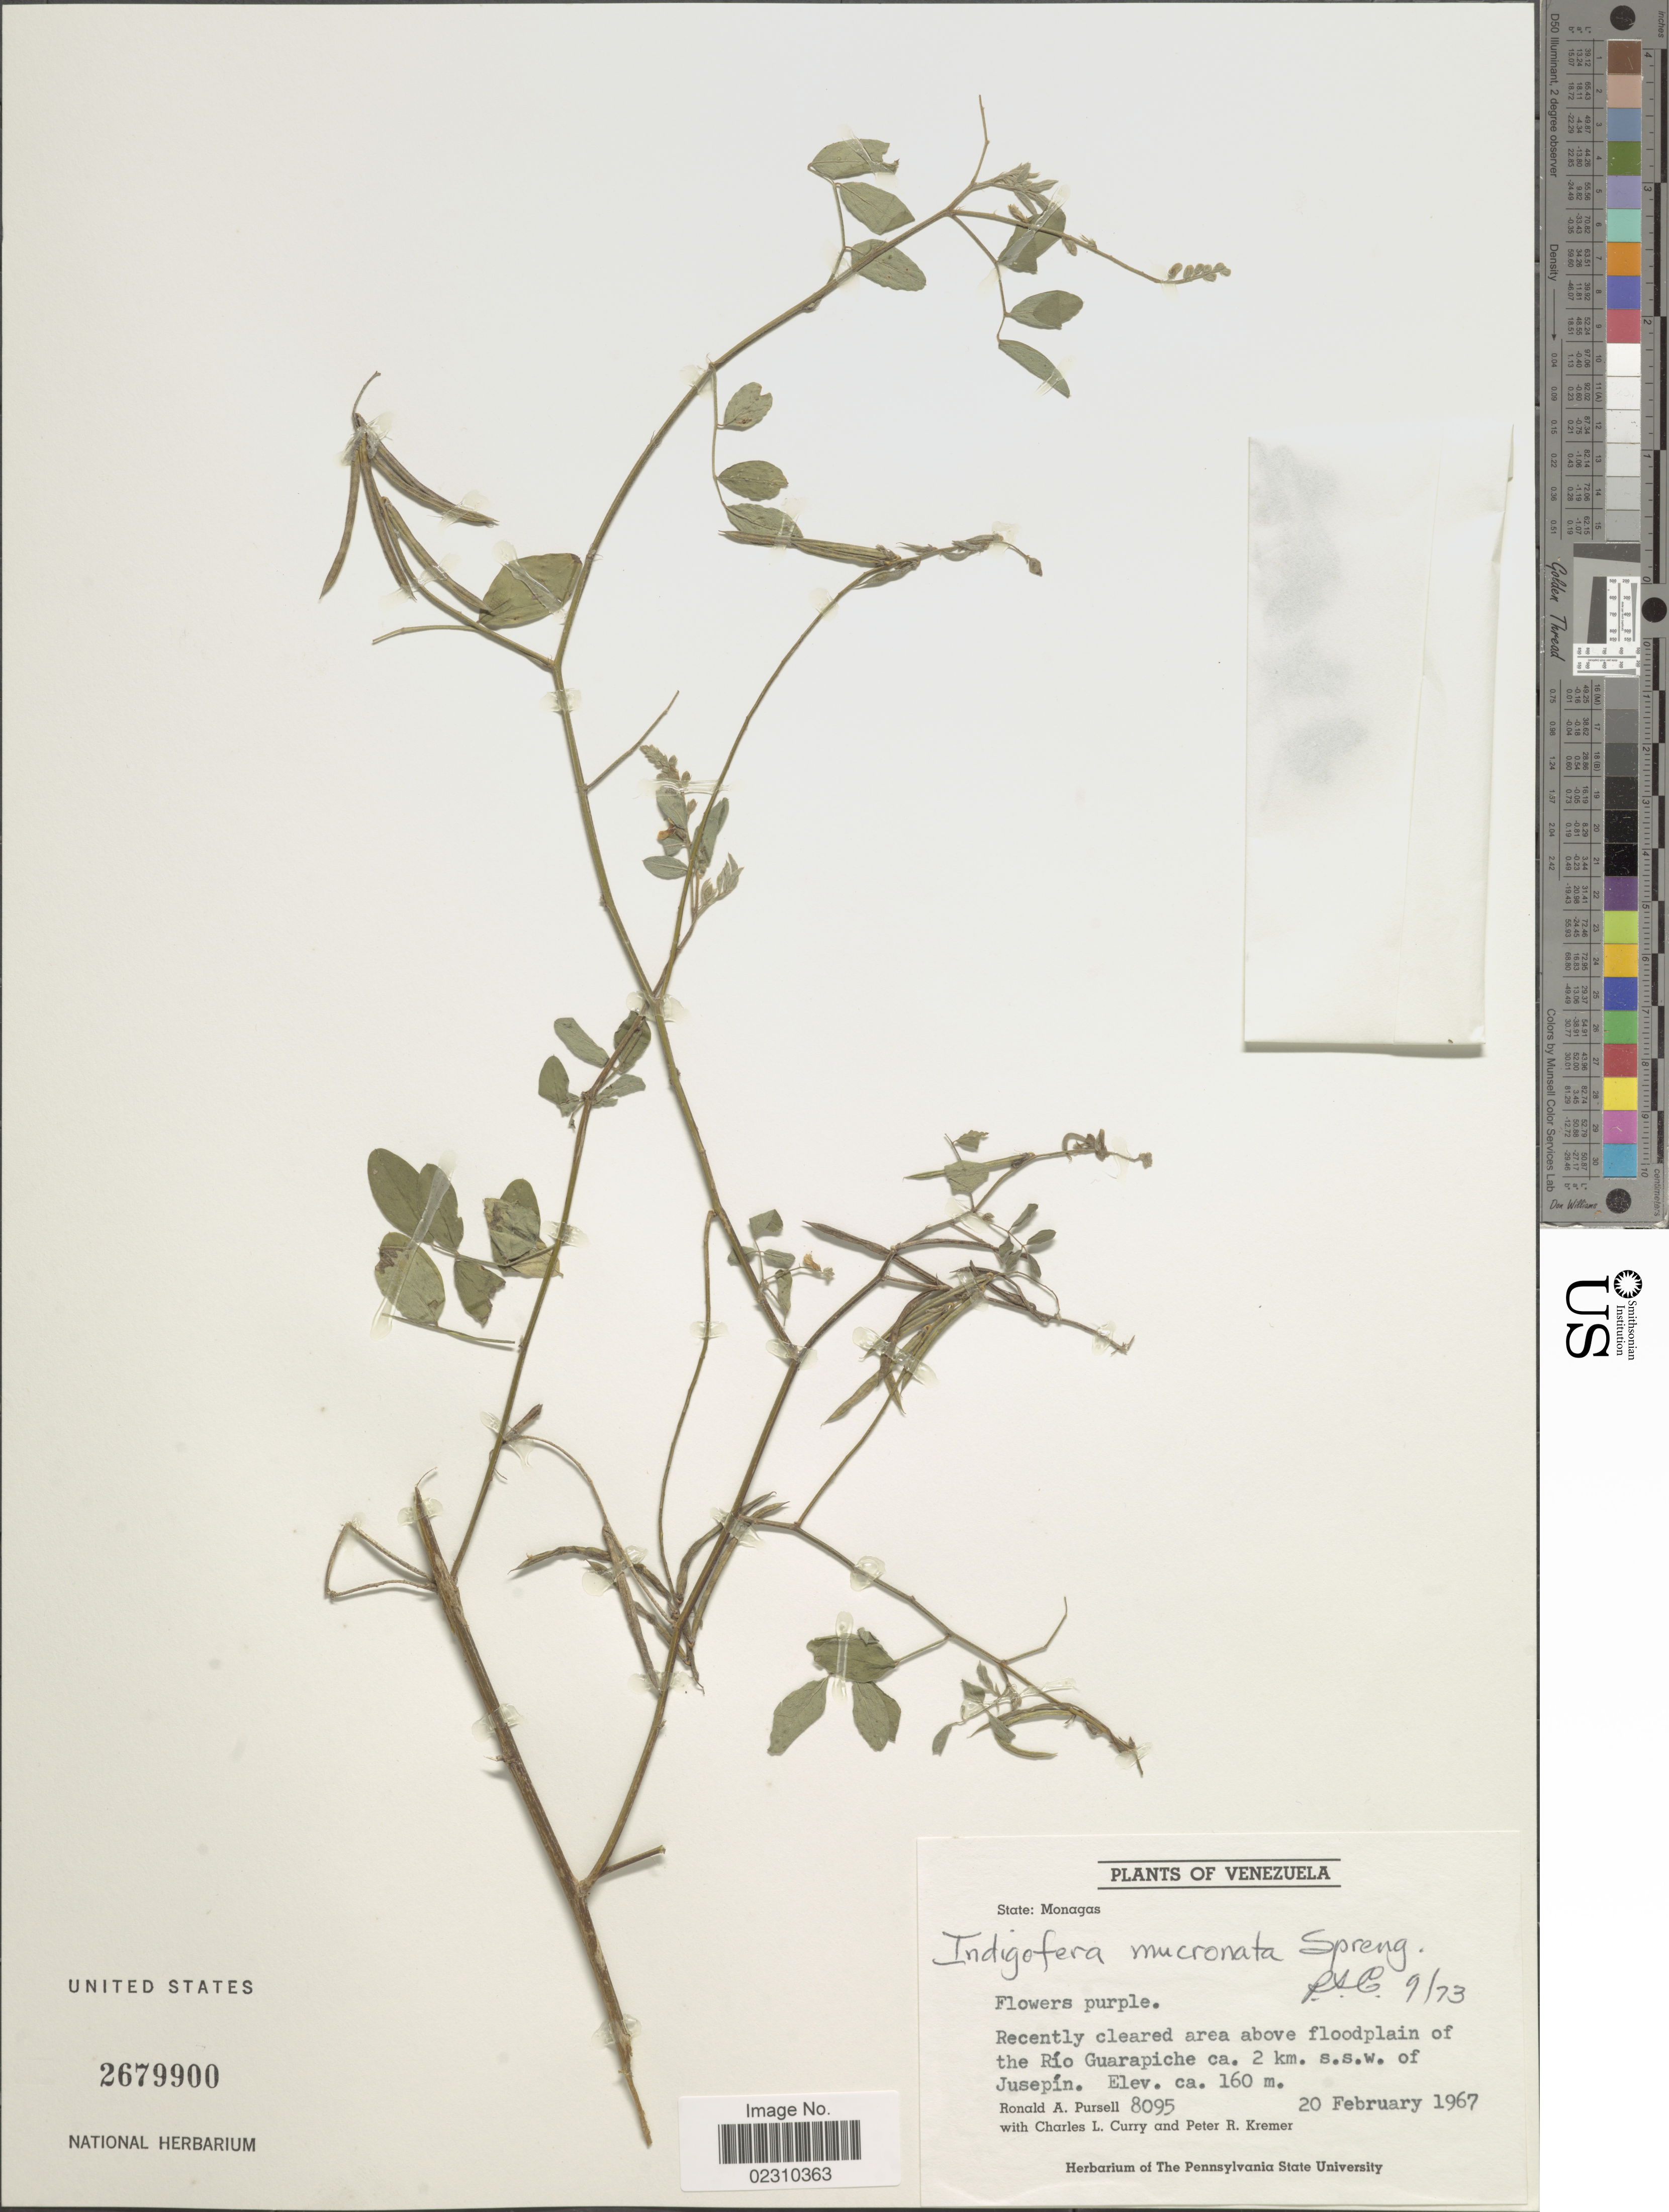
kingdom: Plantae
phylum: Tracheophyta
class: Magnoliopsida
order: Fabales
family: Fabaceae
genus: Indigofera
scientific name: Indigofera mucronata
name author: Lam.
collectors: R. A. Pursell, C. L. Curry & P. Kremer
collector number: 8095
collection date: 1967-02-20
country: Venezuela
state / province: Monagas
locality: State: Monagas, recently clear area above floodplain of the rio Guarapiche ca. 2 km s.s.w. of Jusepin.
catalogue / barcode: US 2679900